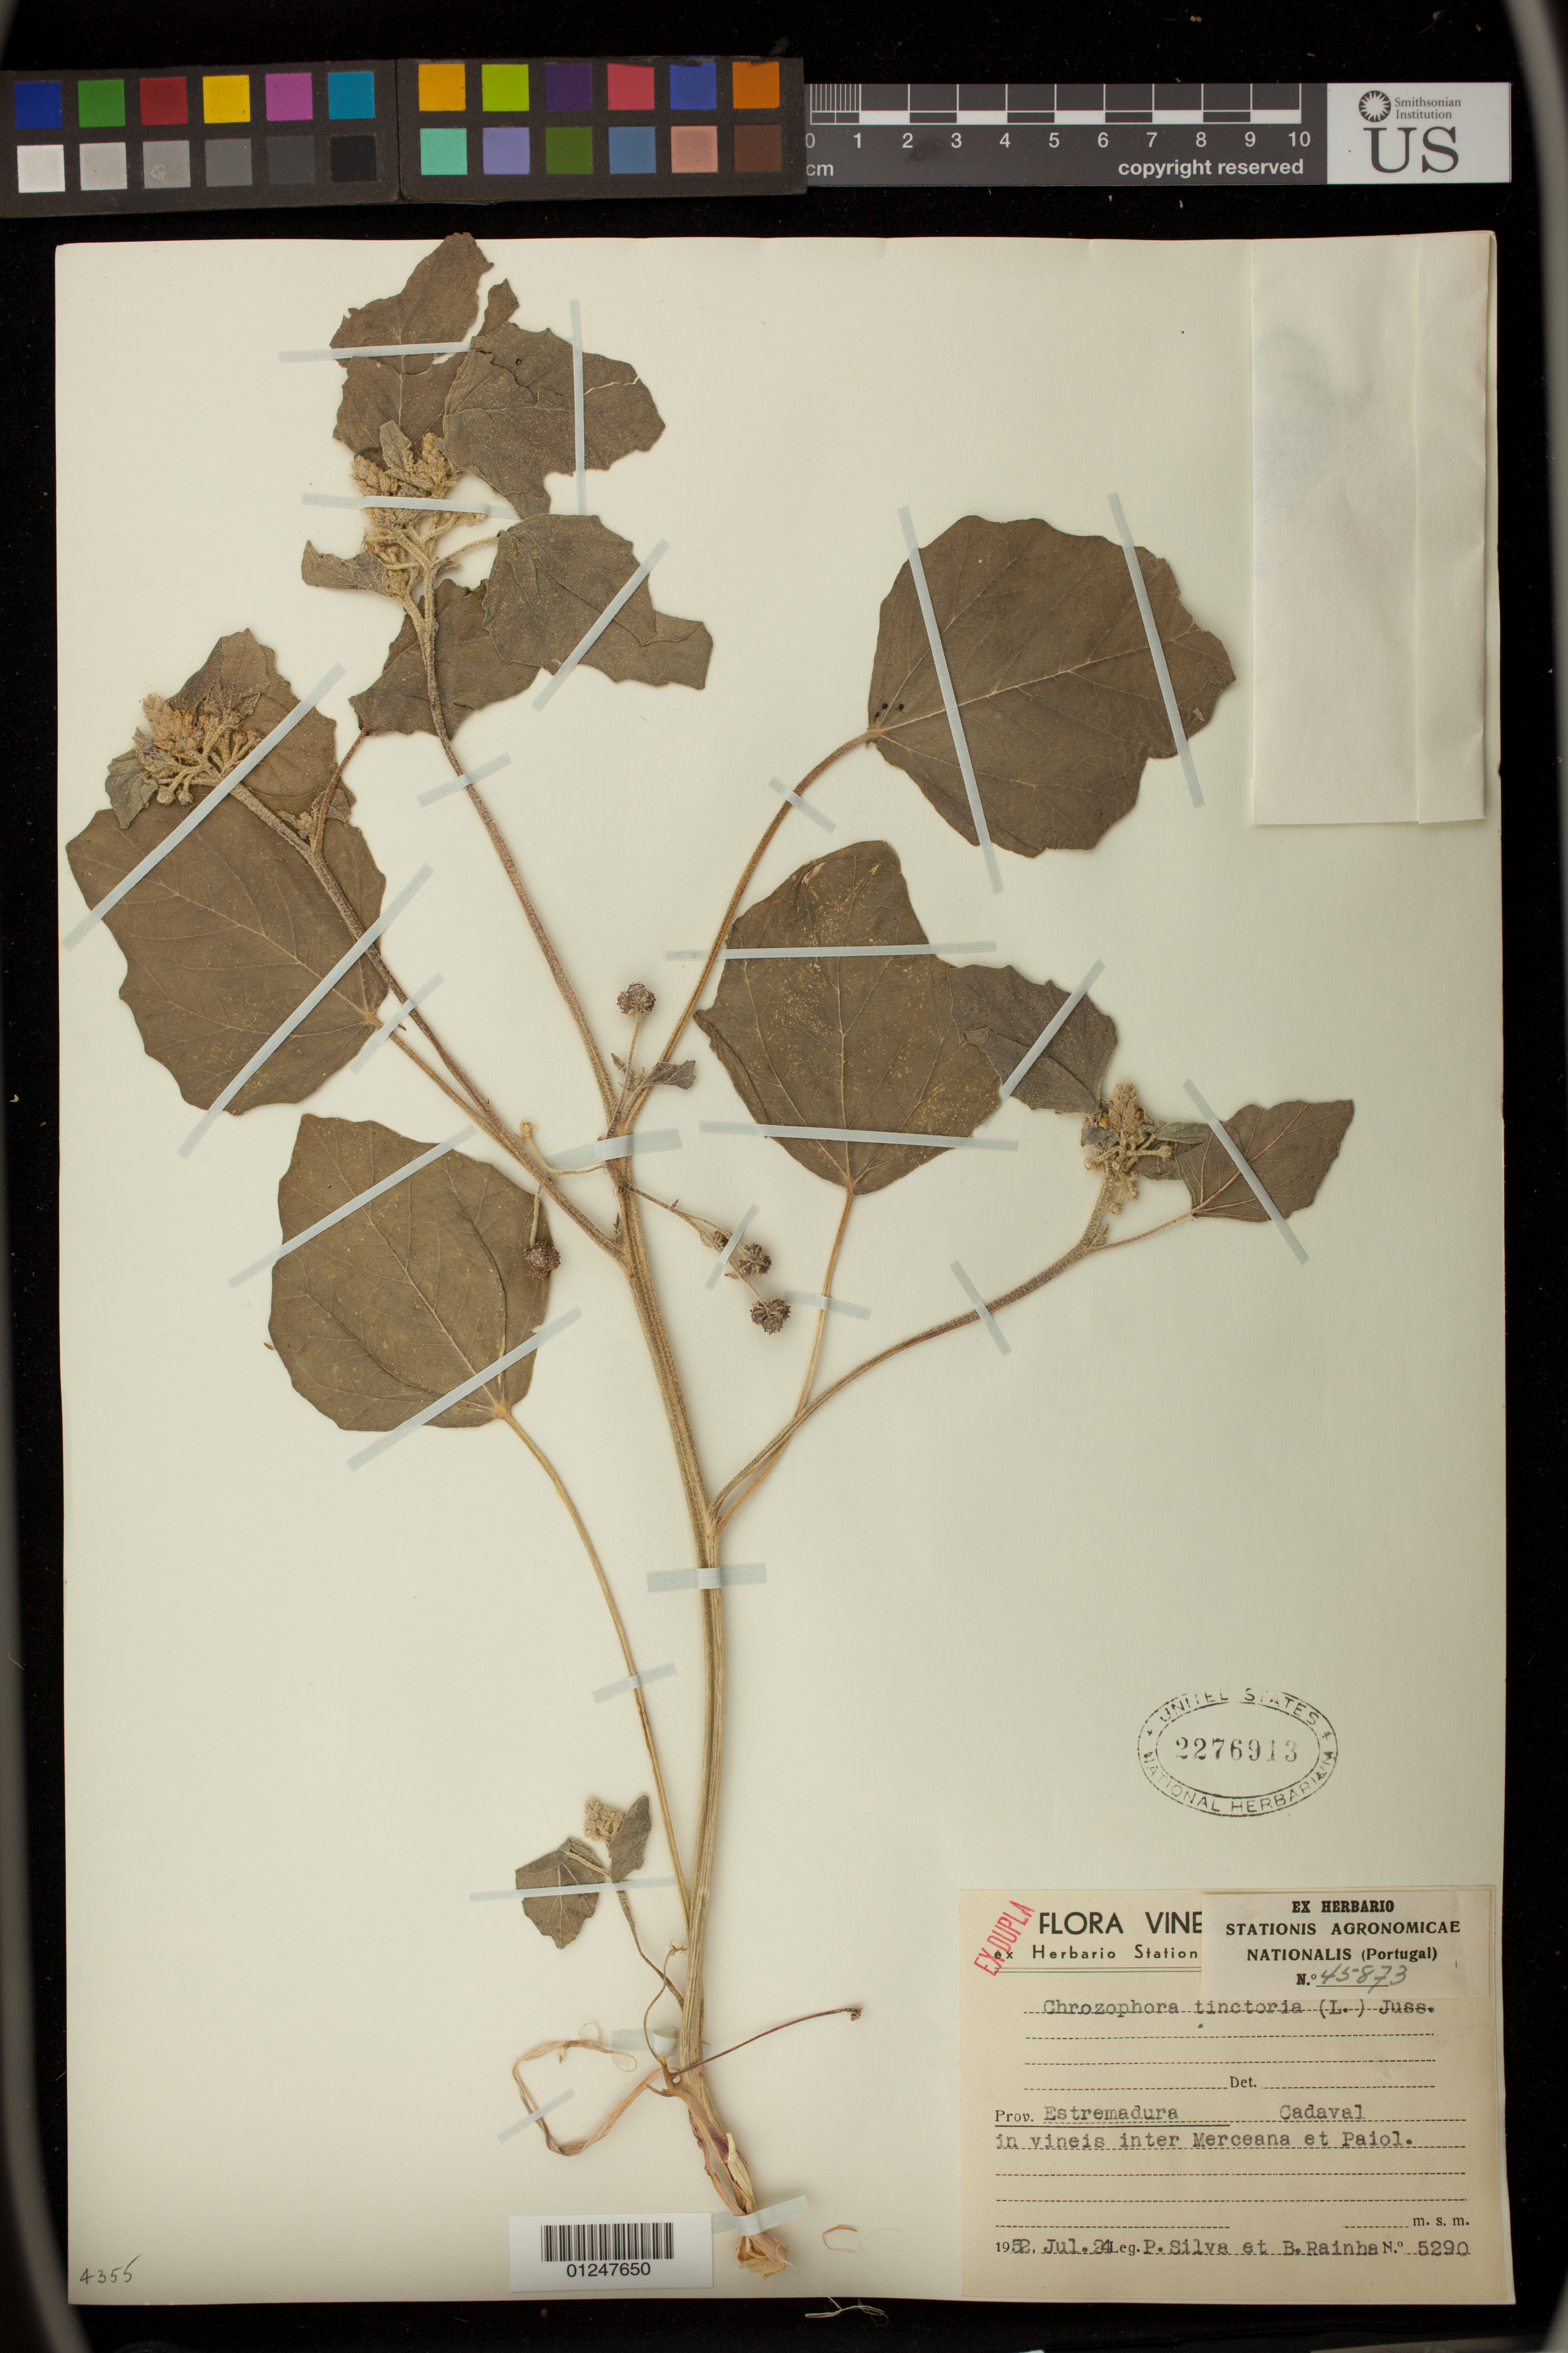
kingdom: Plantae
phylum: Tracheophyta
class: Magnoliopsida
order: Malpighiales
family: Euphorbiaceae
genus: Chrozophora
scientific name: Chrozophora tinctoria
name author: (L.) A. Juss.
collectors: P. Silva & B. Rainha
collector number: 5290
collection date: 1952-07-24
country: Portugal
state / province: Lisboa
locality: Cadaval, in vineis inter Merceana et Paiol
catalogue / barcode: US 2276913